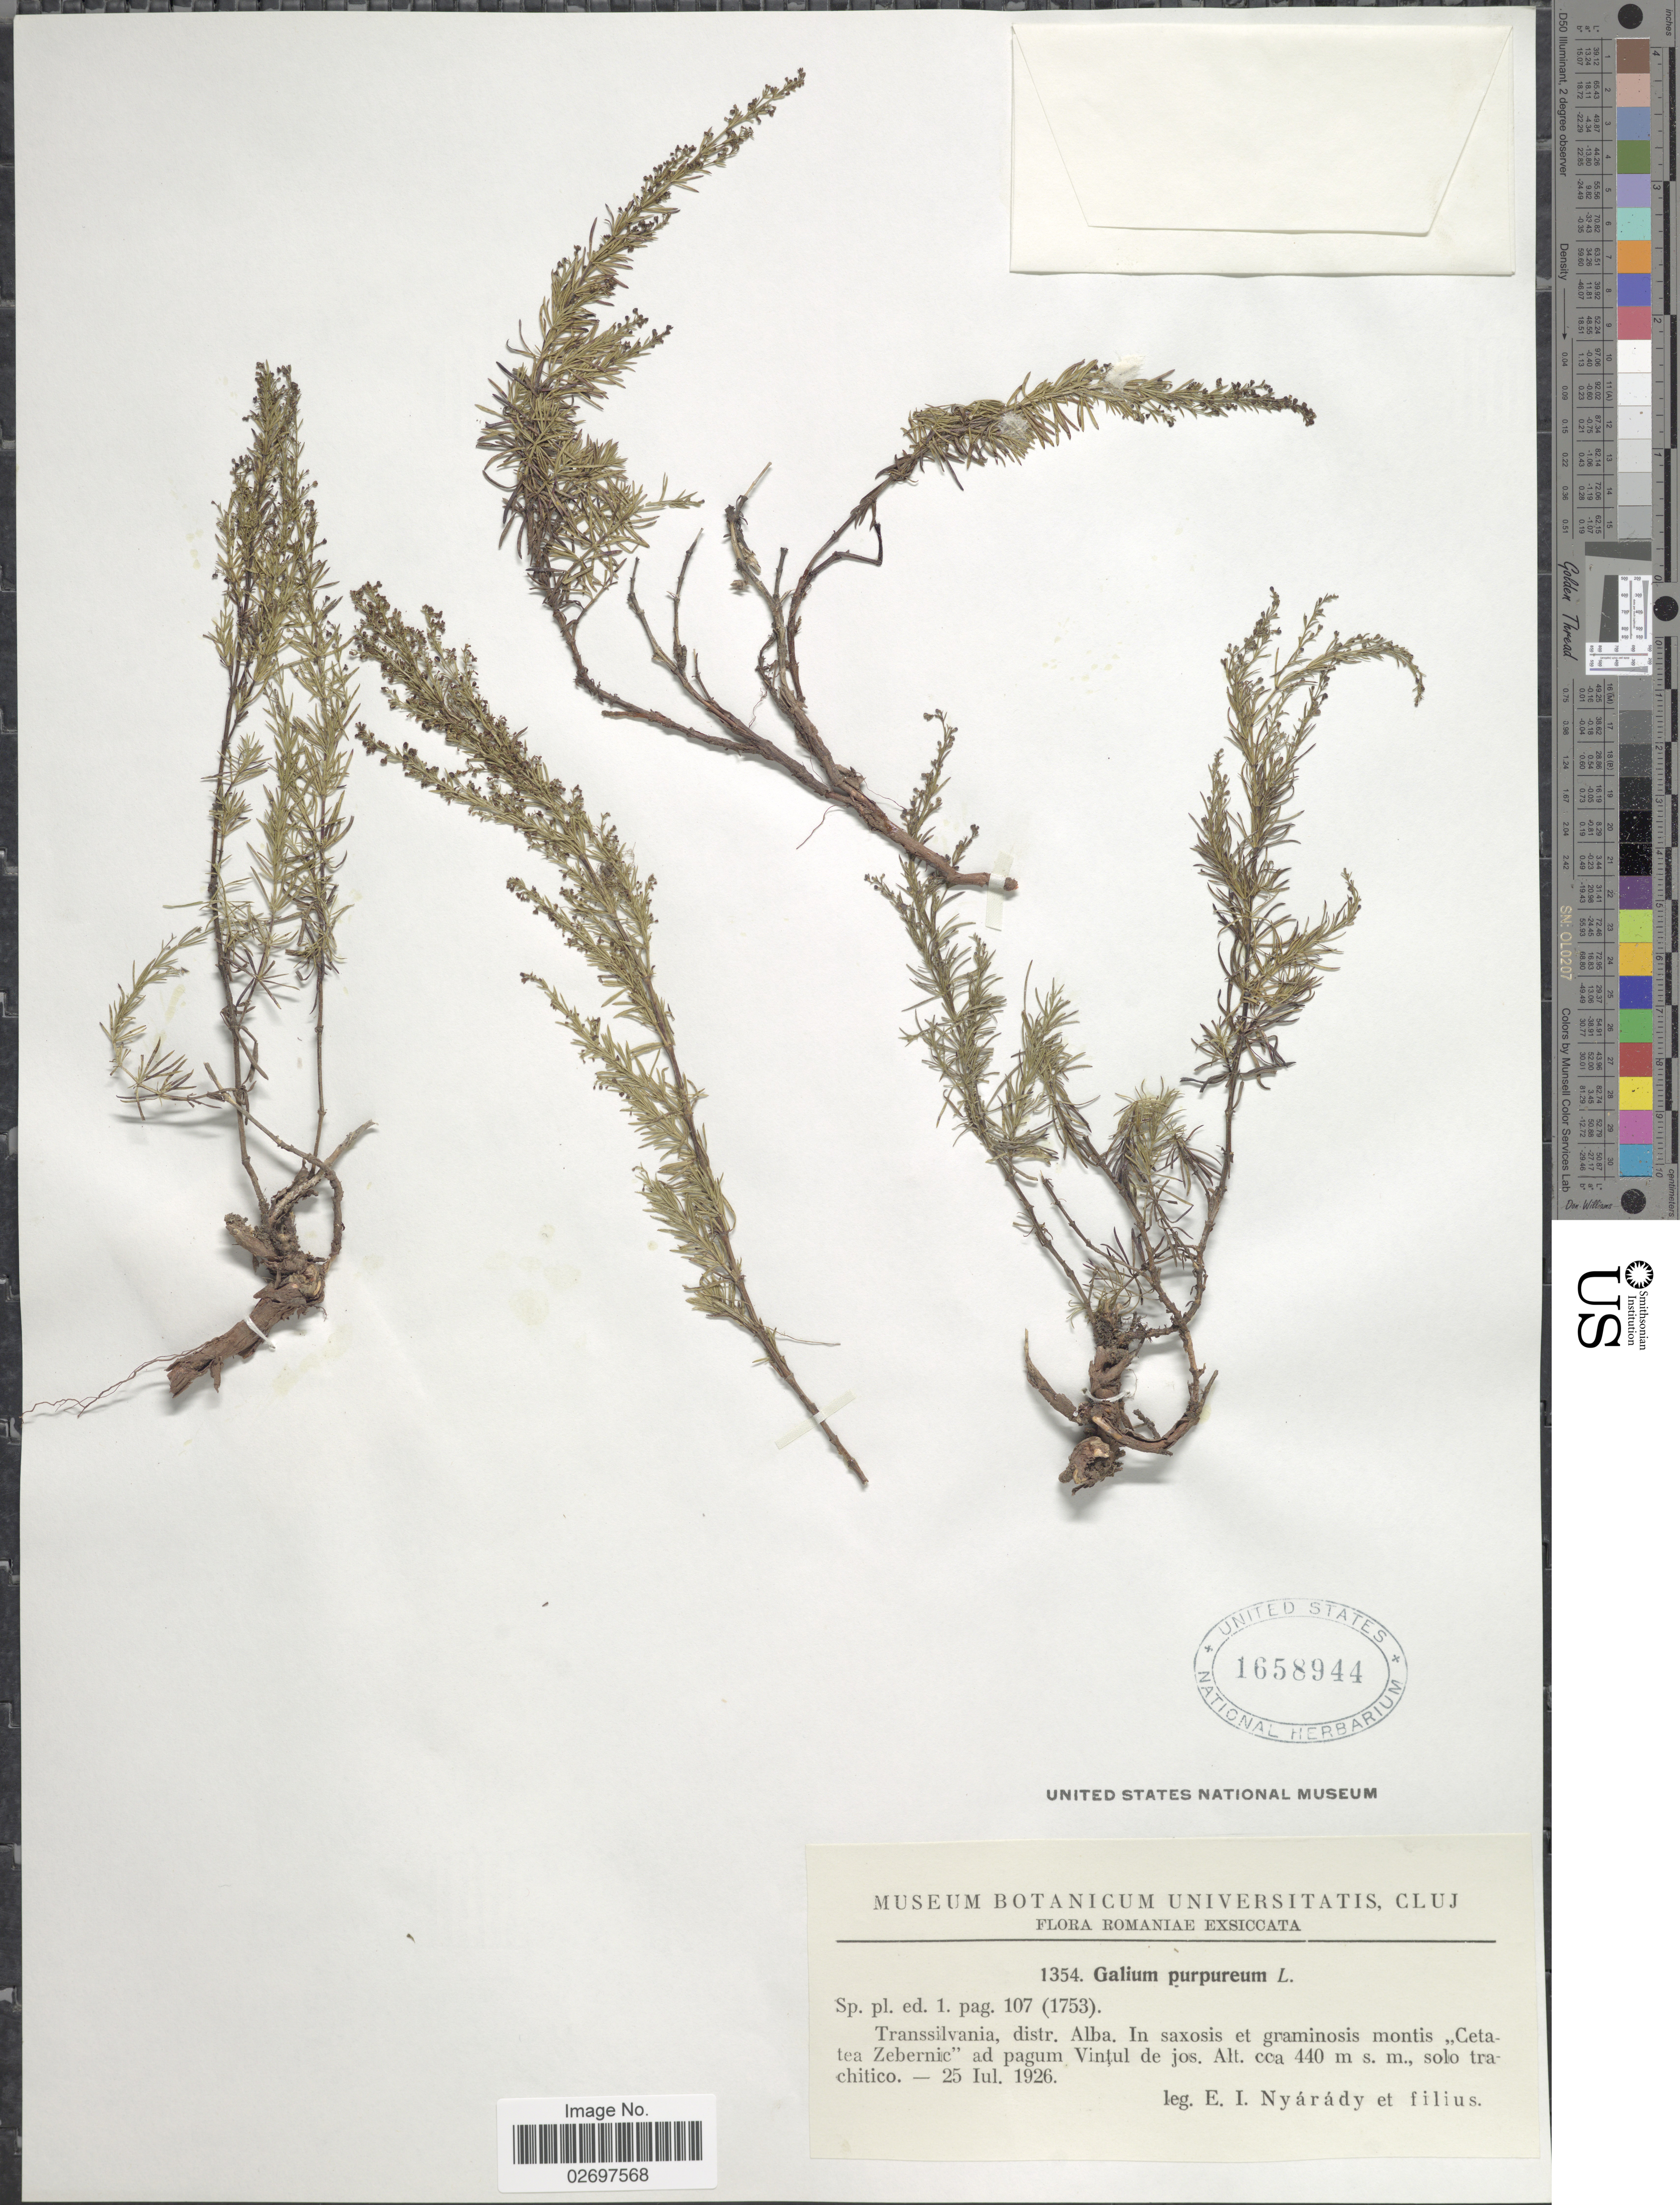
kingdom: Plantae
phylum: Tracheophyta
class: Magnoliopsida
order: Gentianales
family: Rubiaceae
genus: Galium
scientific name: Galium purpureum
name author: L.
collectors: E. Nyárády & Filius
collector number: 1354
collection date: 1926-07-25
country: Romania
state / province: Alba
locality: Transsilvania. In saxosis et graminosis montis "Cetatea Zebernic" ad pagum Vintul de jos.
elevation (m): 440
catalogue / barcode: US 1658944